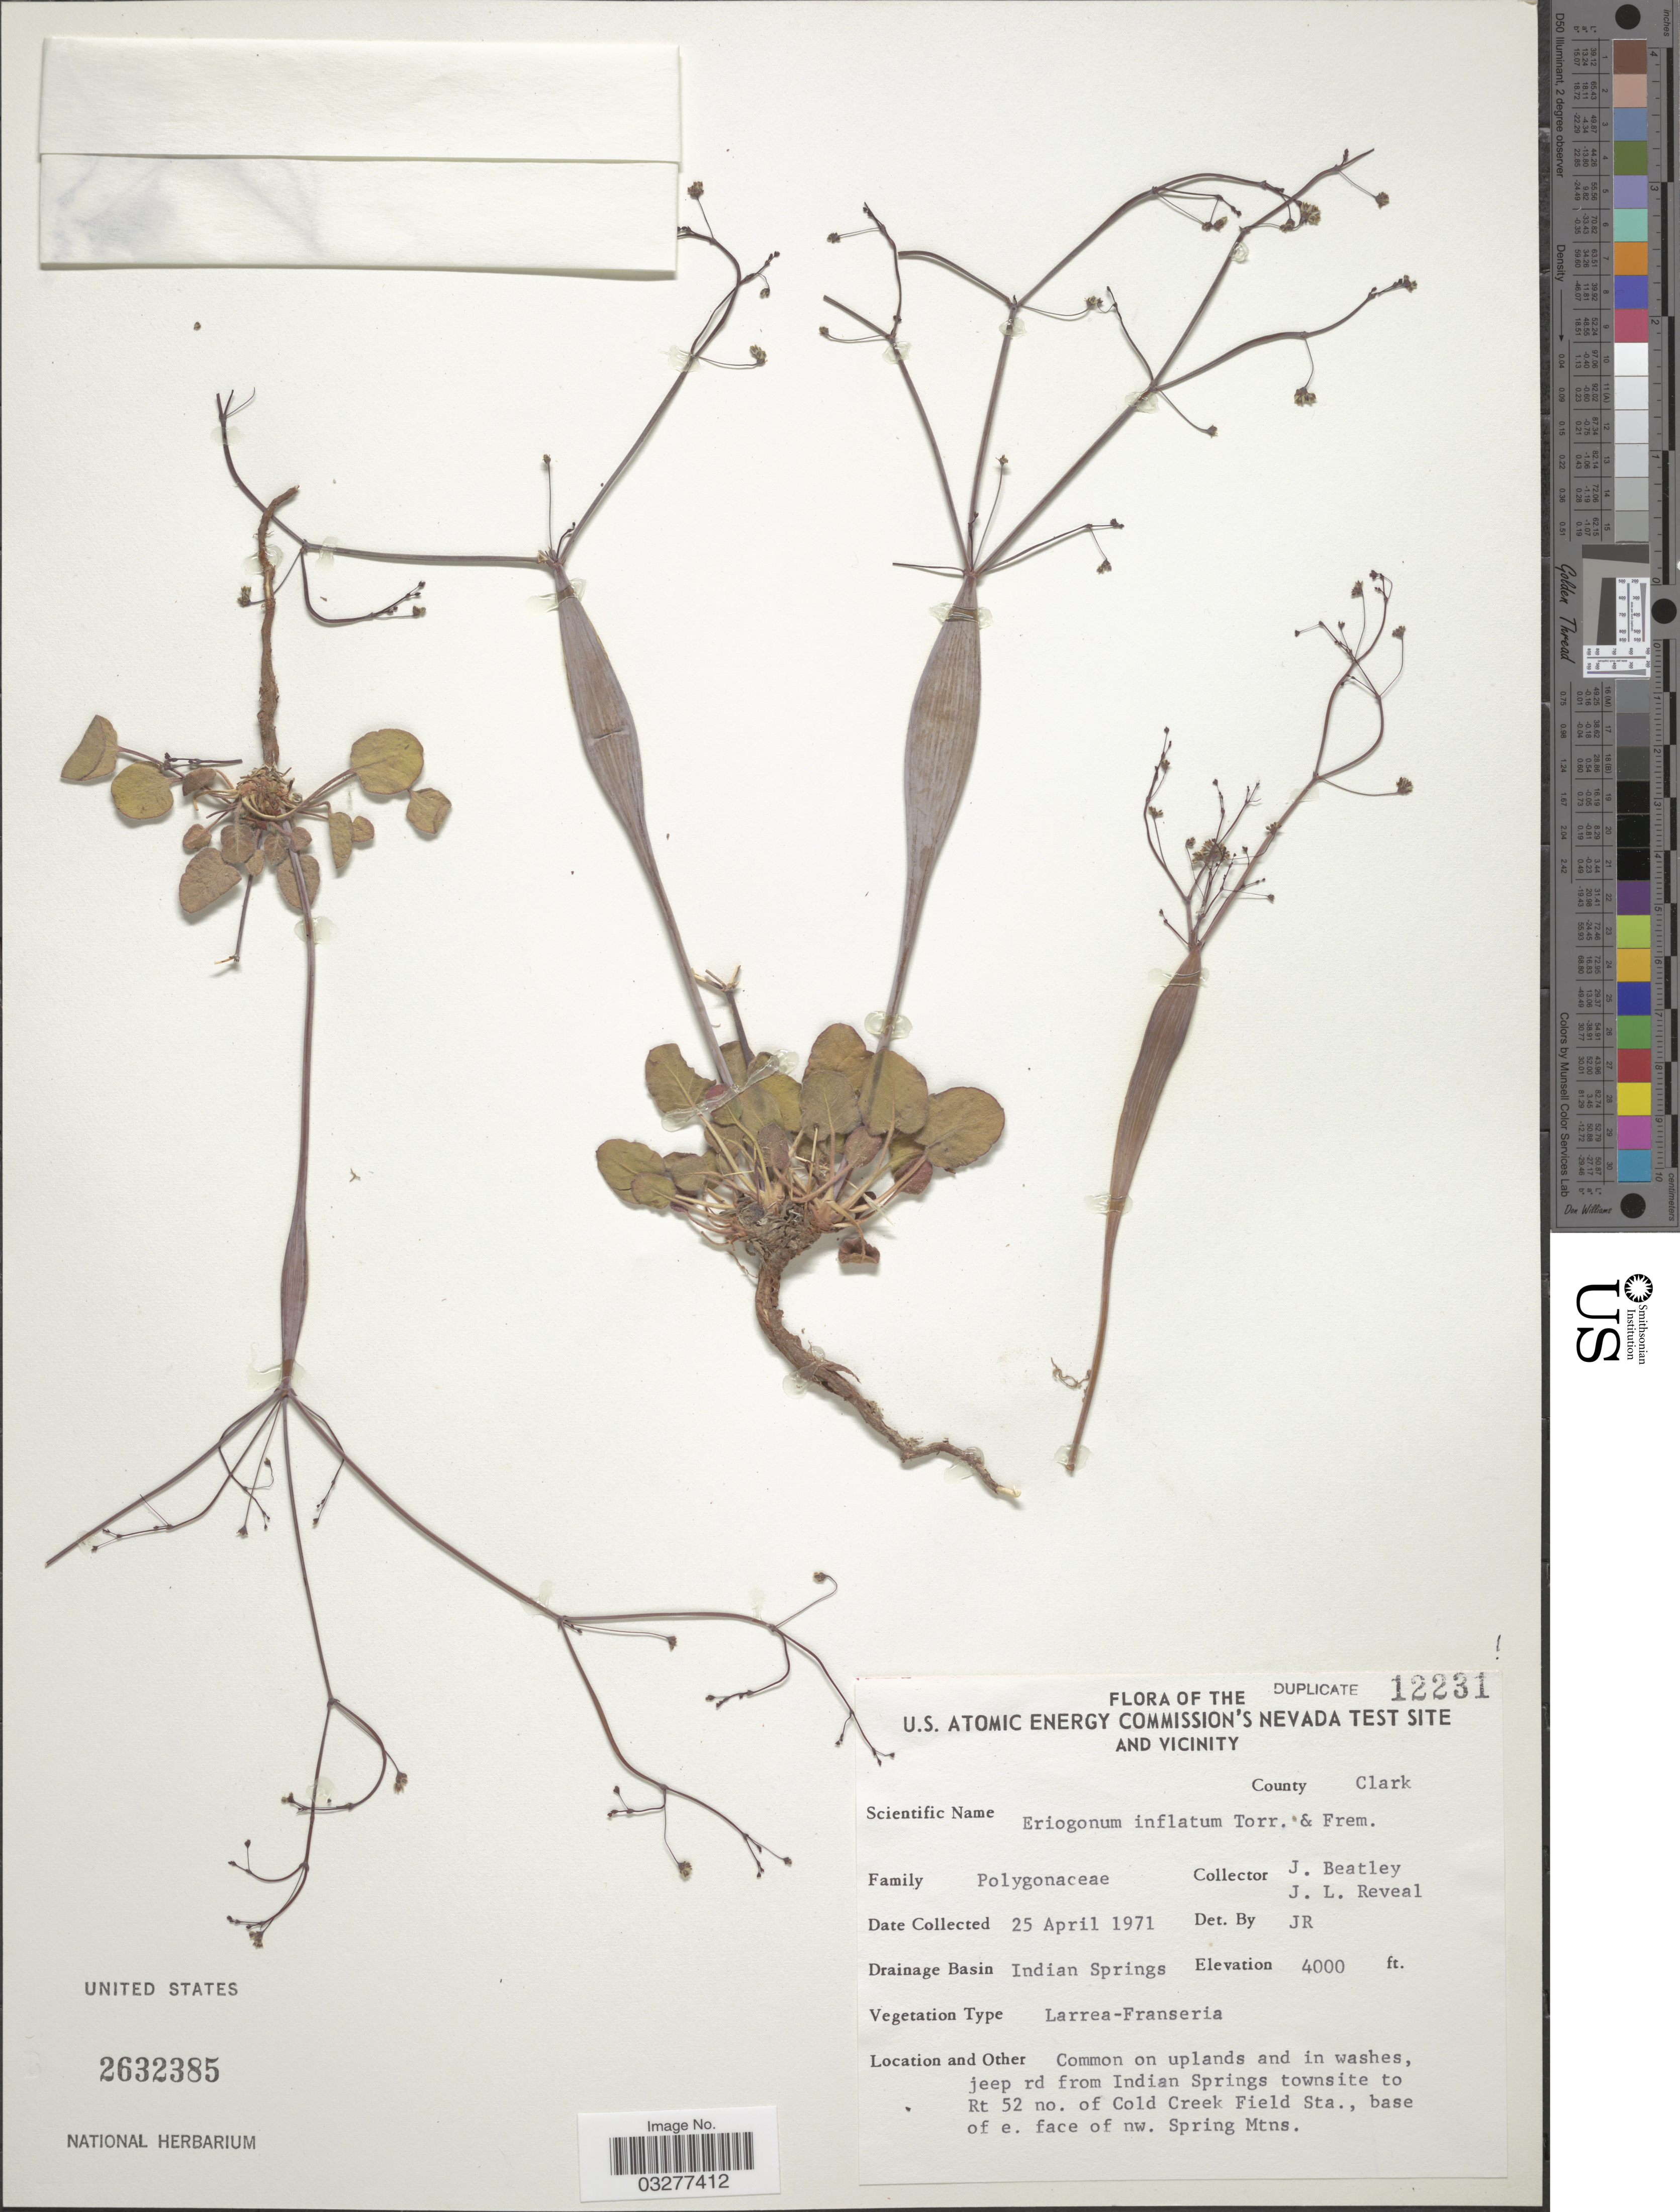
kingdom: Plantae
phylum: Tracheophyta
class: Magnoliopsida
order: Caryophyllales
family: Polygonaceae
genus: Eriogonum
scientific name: Eriogonum inflatum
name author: Torr. & Frém.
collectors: J. C. Beatley & J. L. Reveal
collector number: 12231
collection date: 1971-04-25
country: United States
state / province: Nevada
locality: U. S. Atomic Energy Commission's Nevada Test Site and Vicinity. County Clark. Drainage Basin Indian Springs. Jeep rd from Indian Springs townsite to Rt 52 no. of Cold Creek Field Sta., base of e. face of nw. Spring Mtns.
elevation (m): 1219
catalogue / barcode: US 2632385